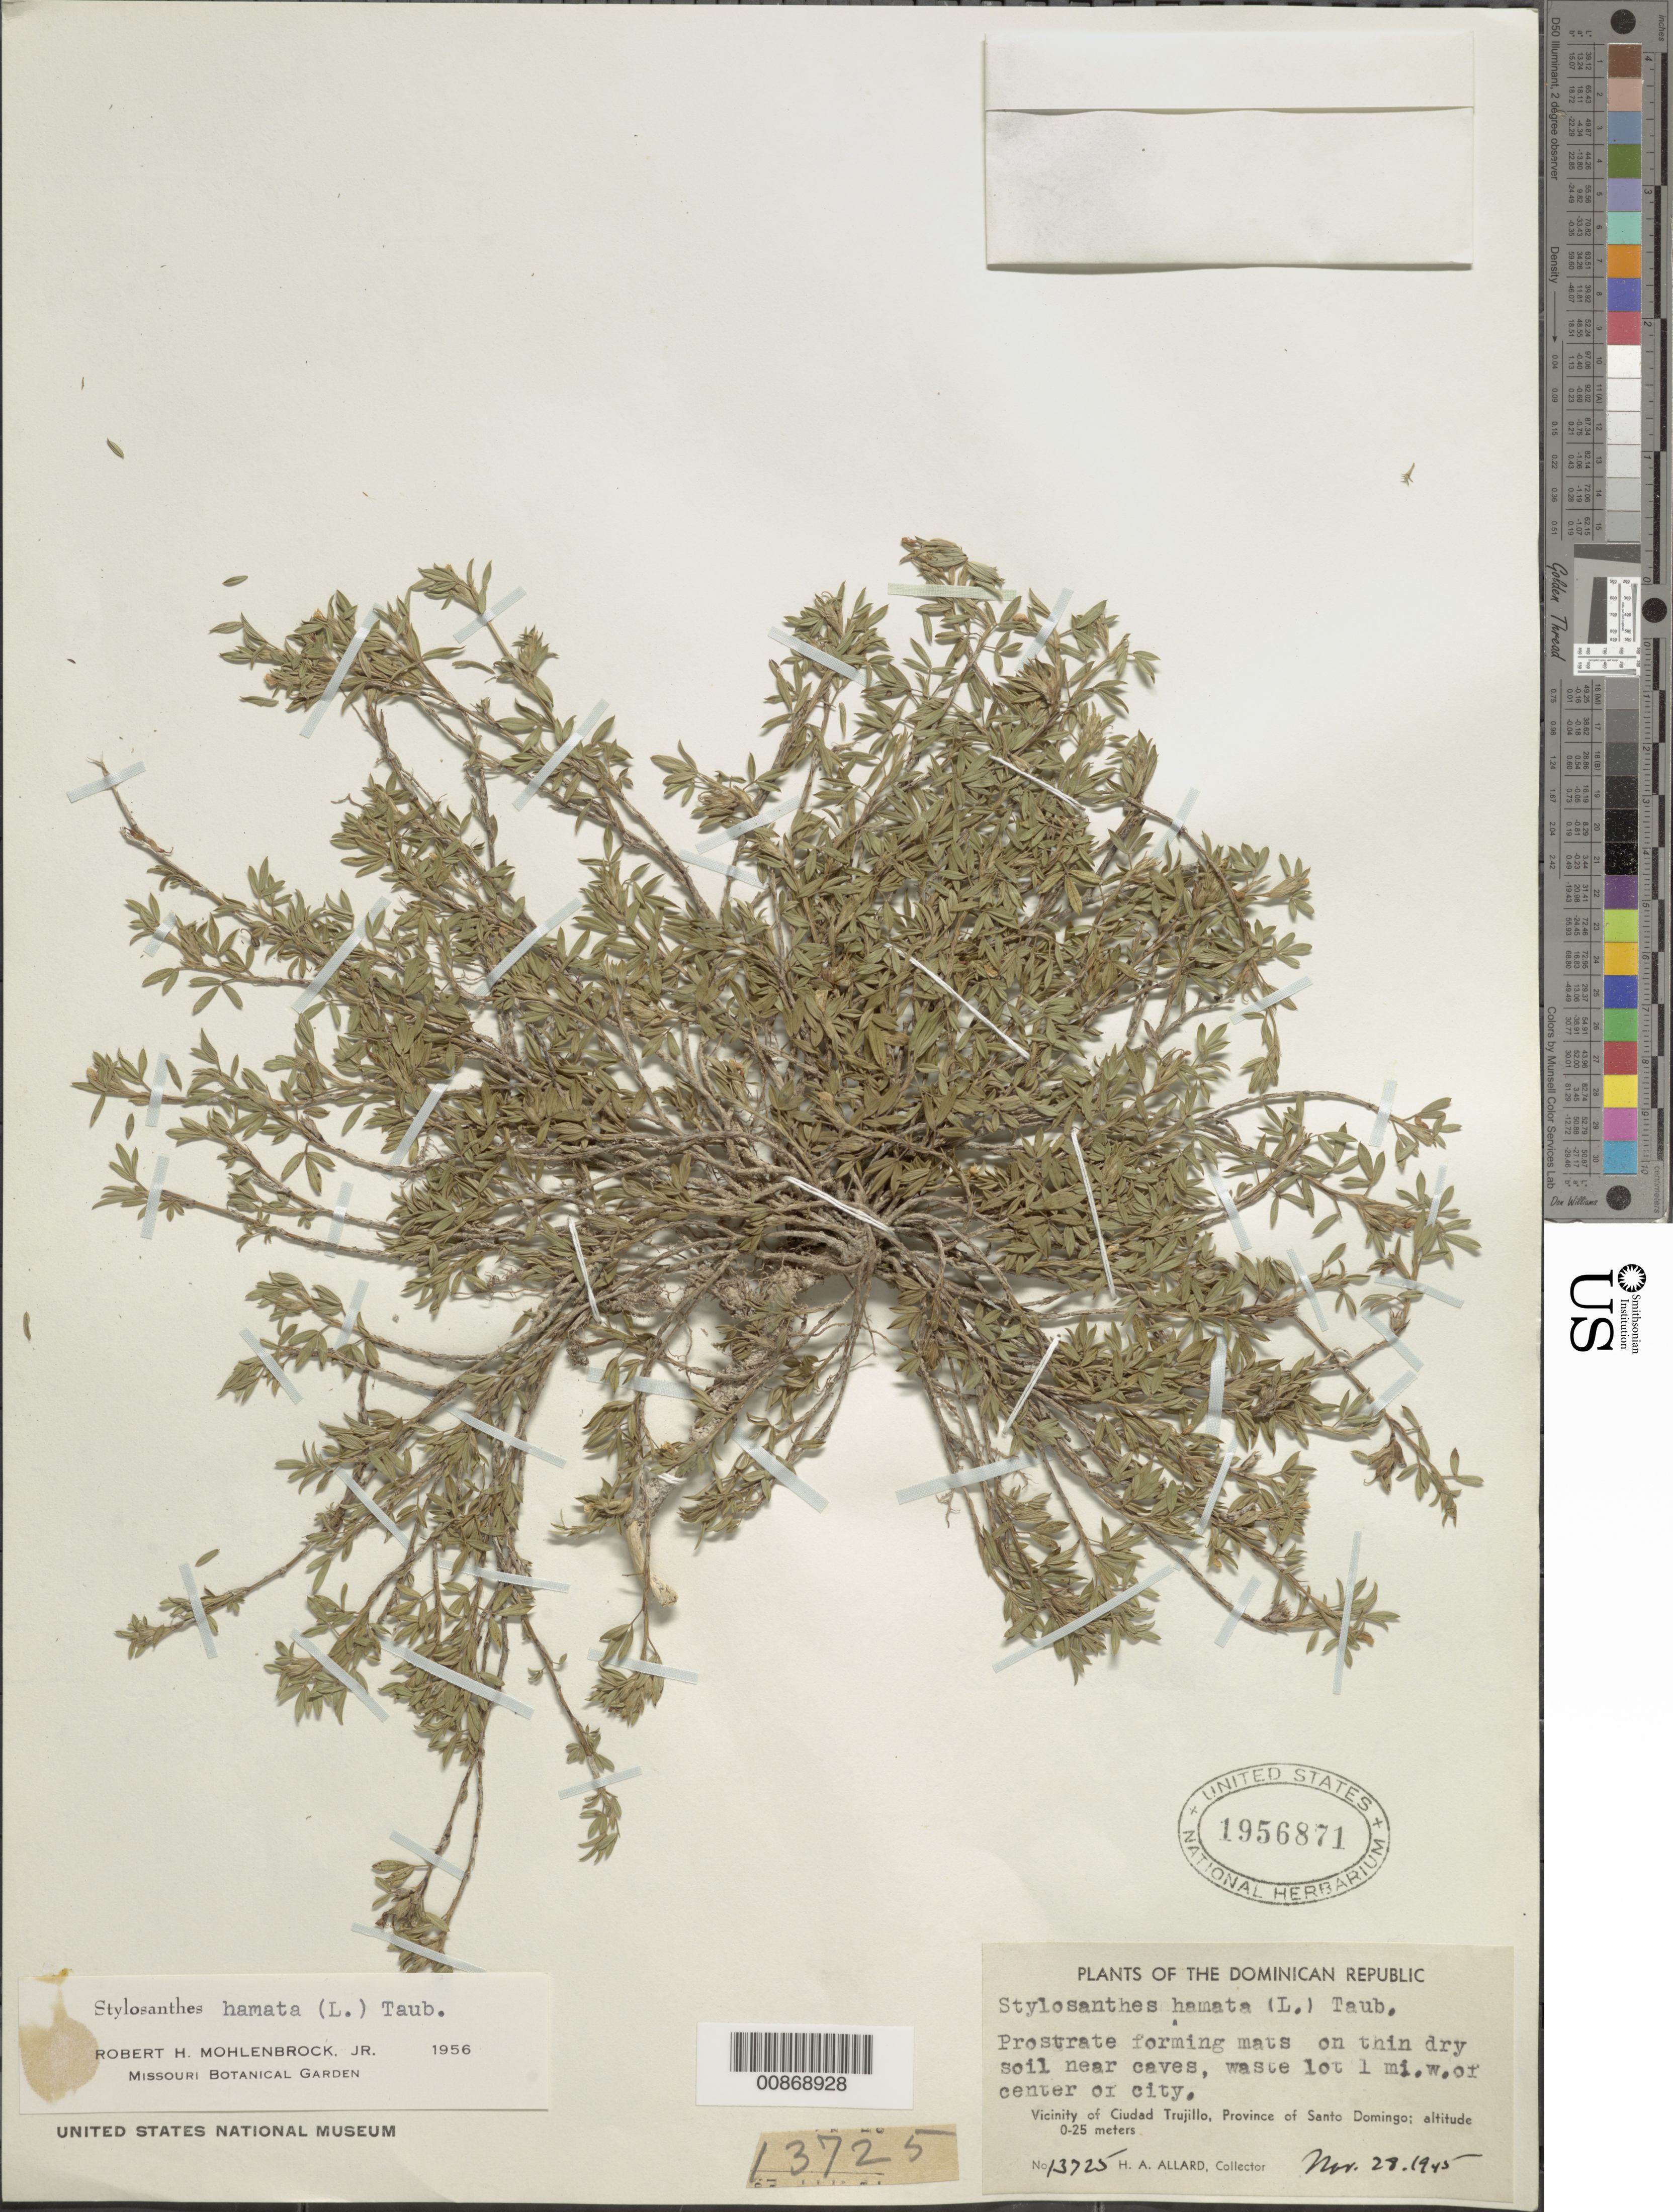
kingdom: Plantae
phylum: Tracheophyta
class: Magnoliopsida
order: Fabales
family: Fabaceae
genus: Stylosanthes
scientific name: Stylosanthes hamata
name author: (L.) Taub.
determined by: Mohlenbrock, Robert H., Jr.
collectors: H. A. Allard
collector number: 13725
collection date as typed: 28 Nov 1945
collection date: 1945-11-28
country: Dominican Republic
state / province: Distrito Nacional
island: Hispaniola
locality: Vicinity of Ciudad Trujillo, Province of Santo Domingo (obsolete). Near caves, waste lot 1 mi. W of center of city.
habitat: On thin dry soil. Waste lot.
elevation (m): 0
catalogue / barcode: US 1956871